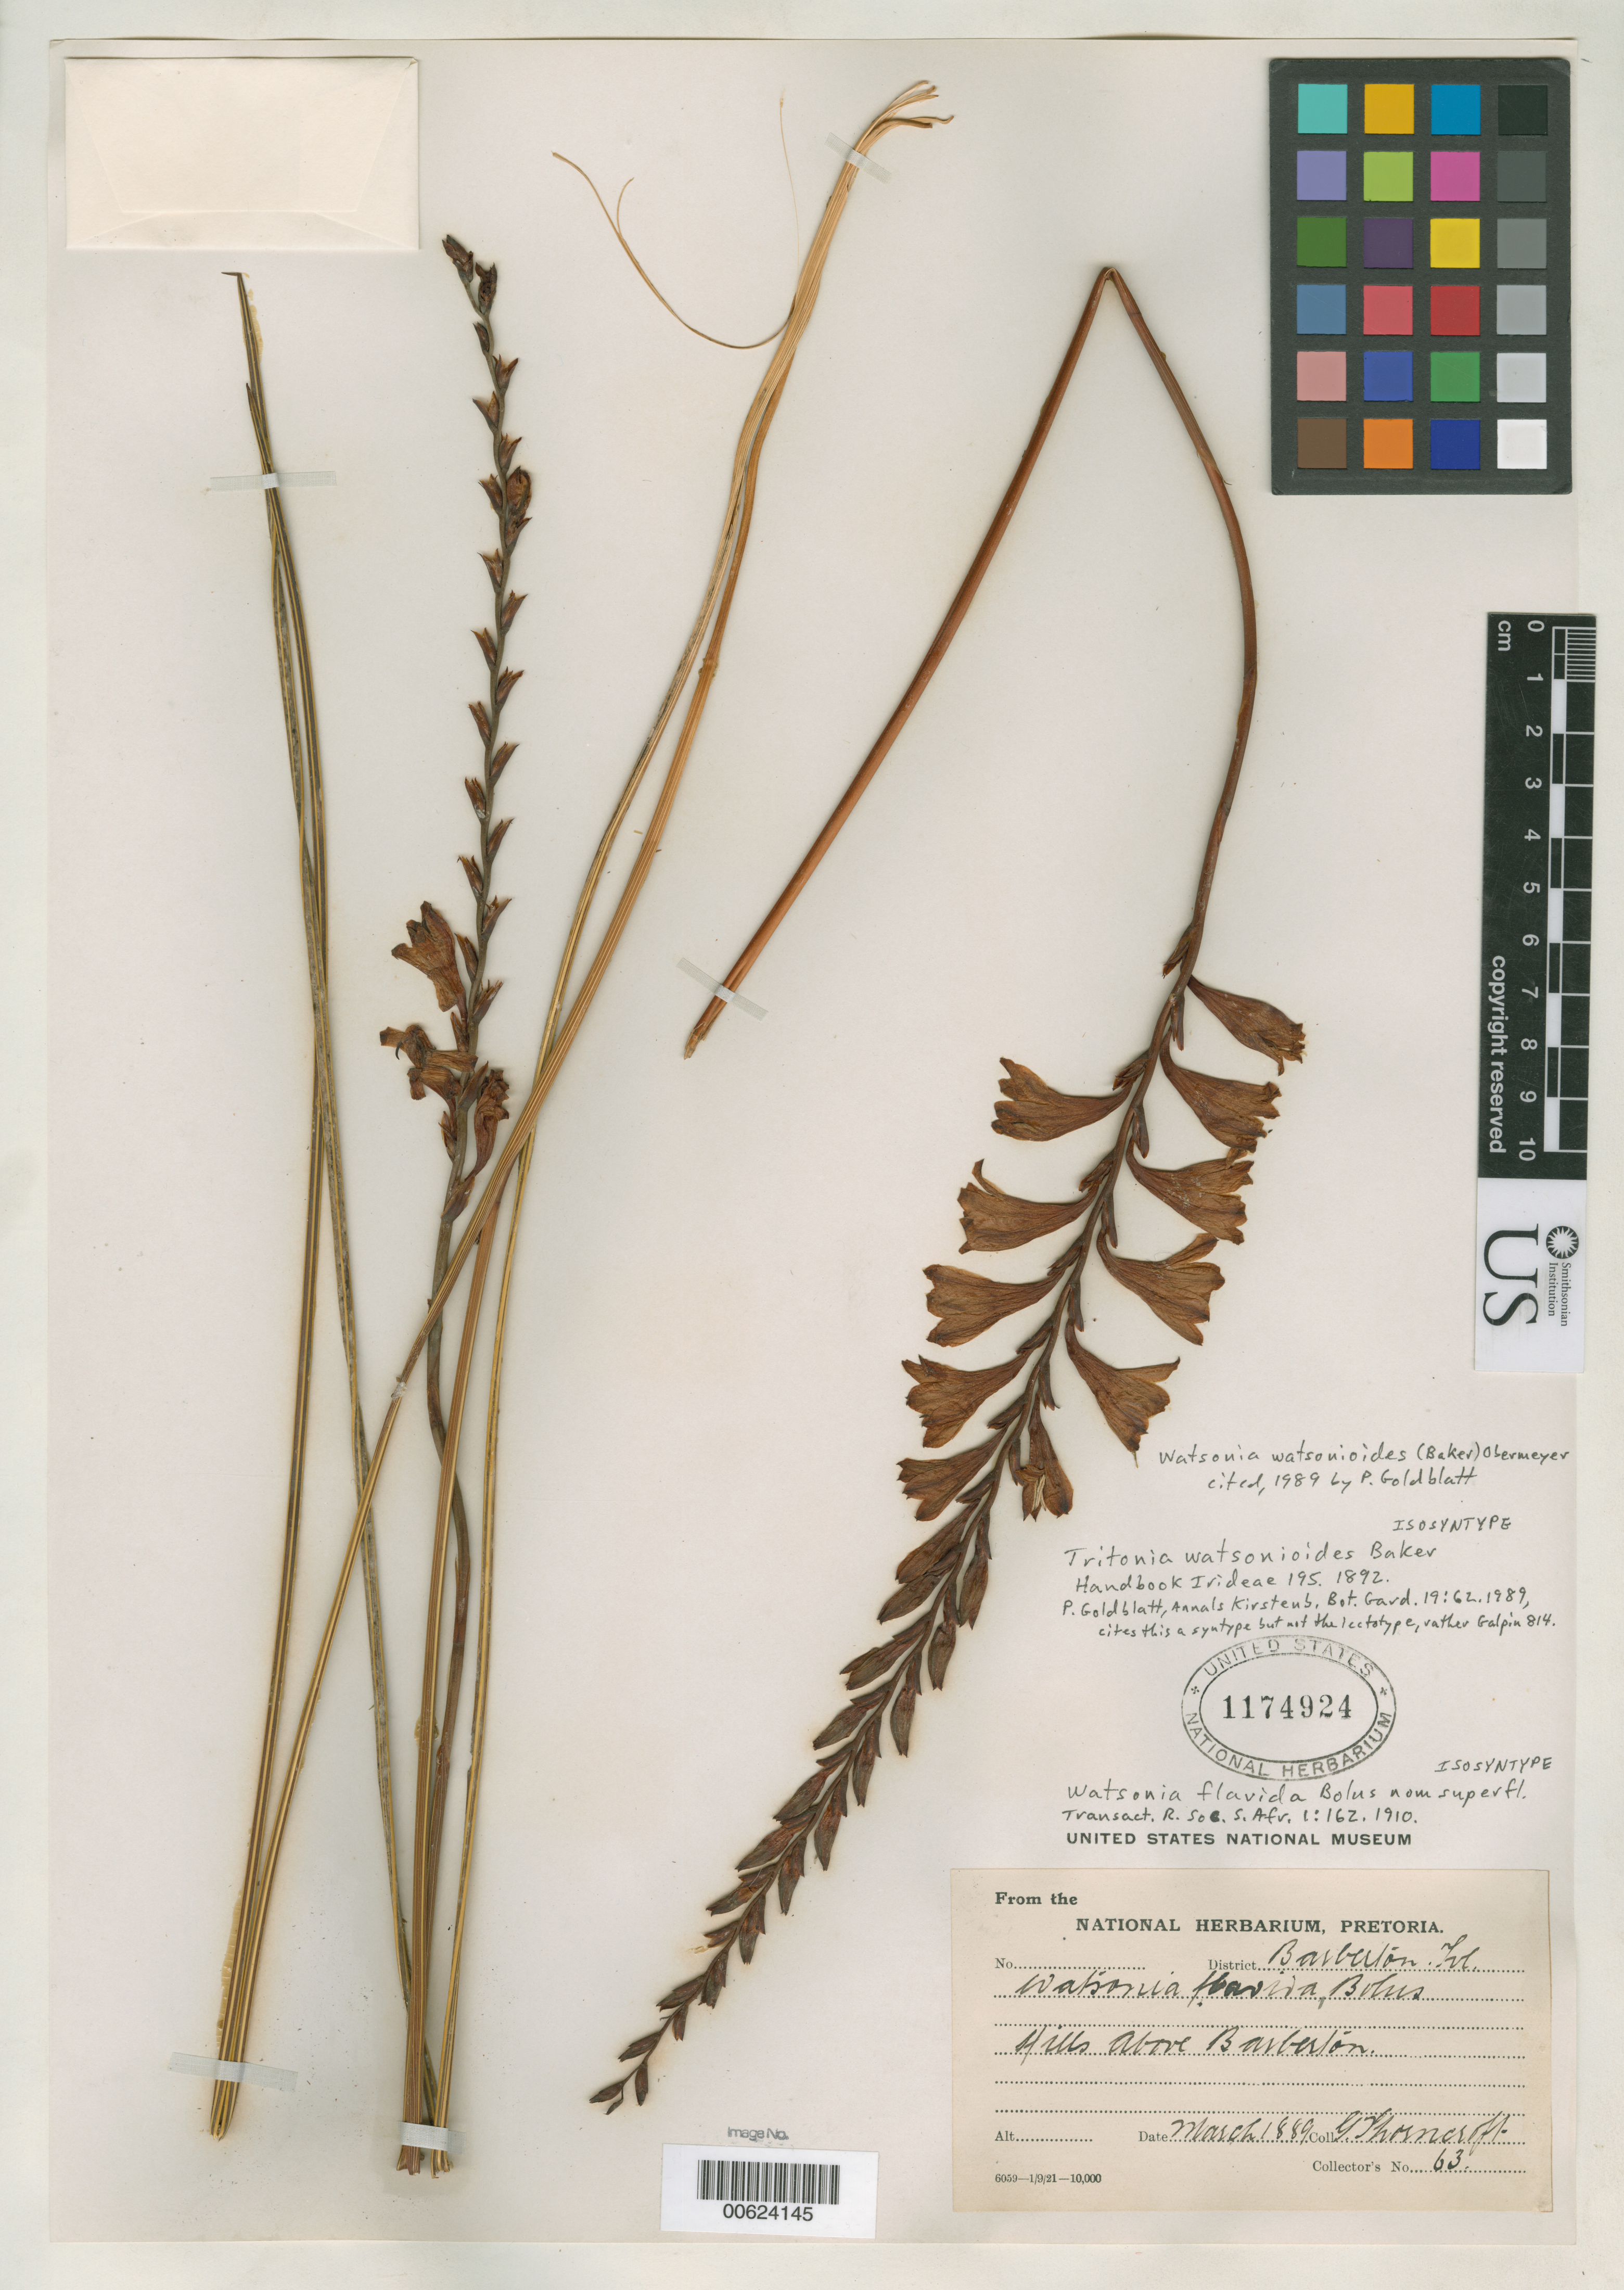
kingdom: Plantae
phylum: Tracheophyta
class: Liliopsida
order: Asparagales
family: Iridaceae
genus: Watsonia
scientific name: Watsonia flavida L. Bolus, nom. illeg.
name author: L. Bolus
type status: Isosyntype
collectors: G. Thorncroft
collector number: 63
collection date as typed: Mar 1889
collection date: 1889-03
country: South Africa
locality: Hill above Barberton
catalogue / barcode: US 1174924